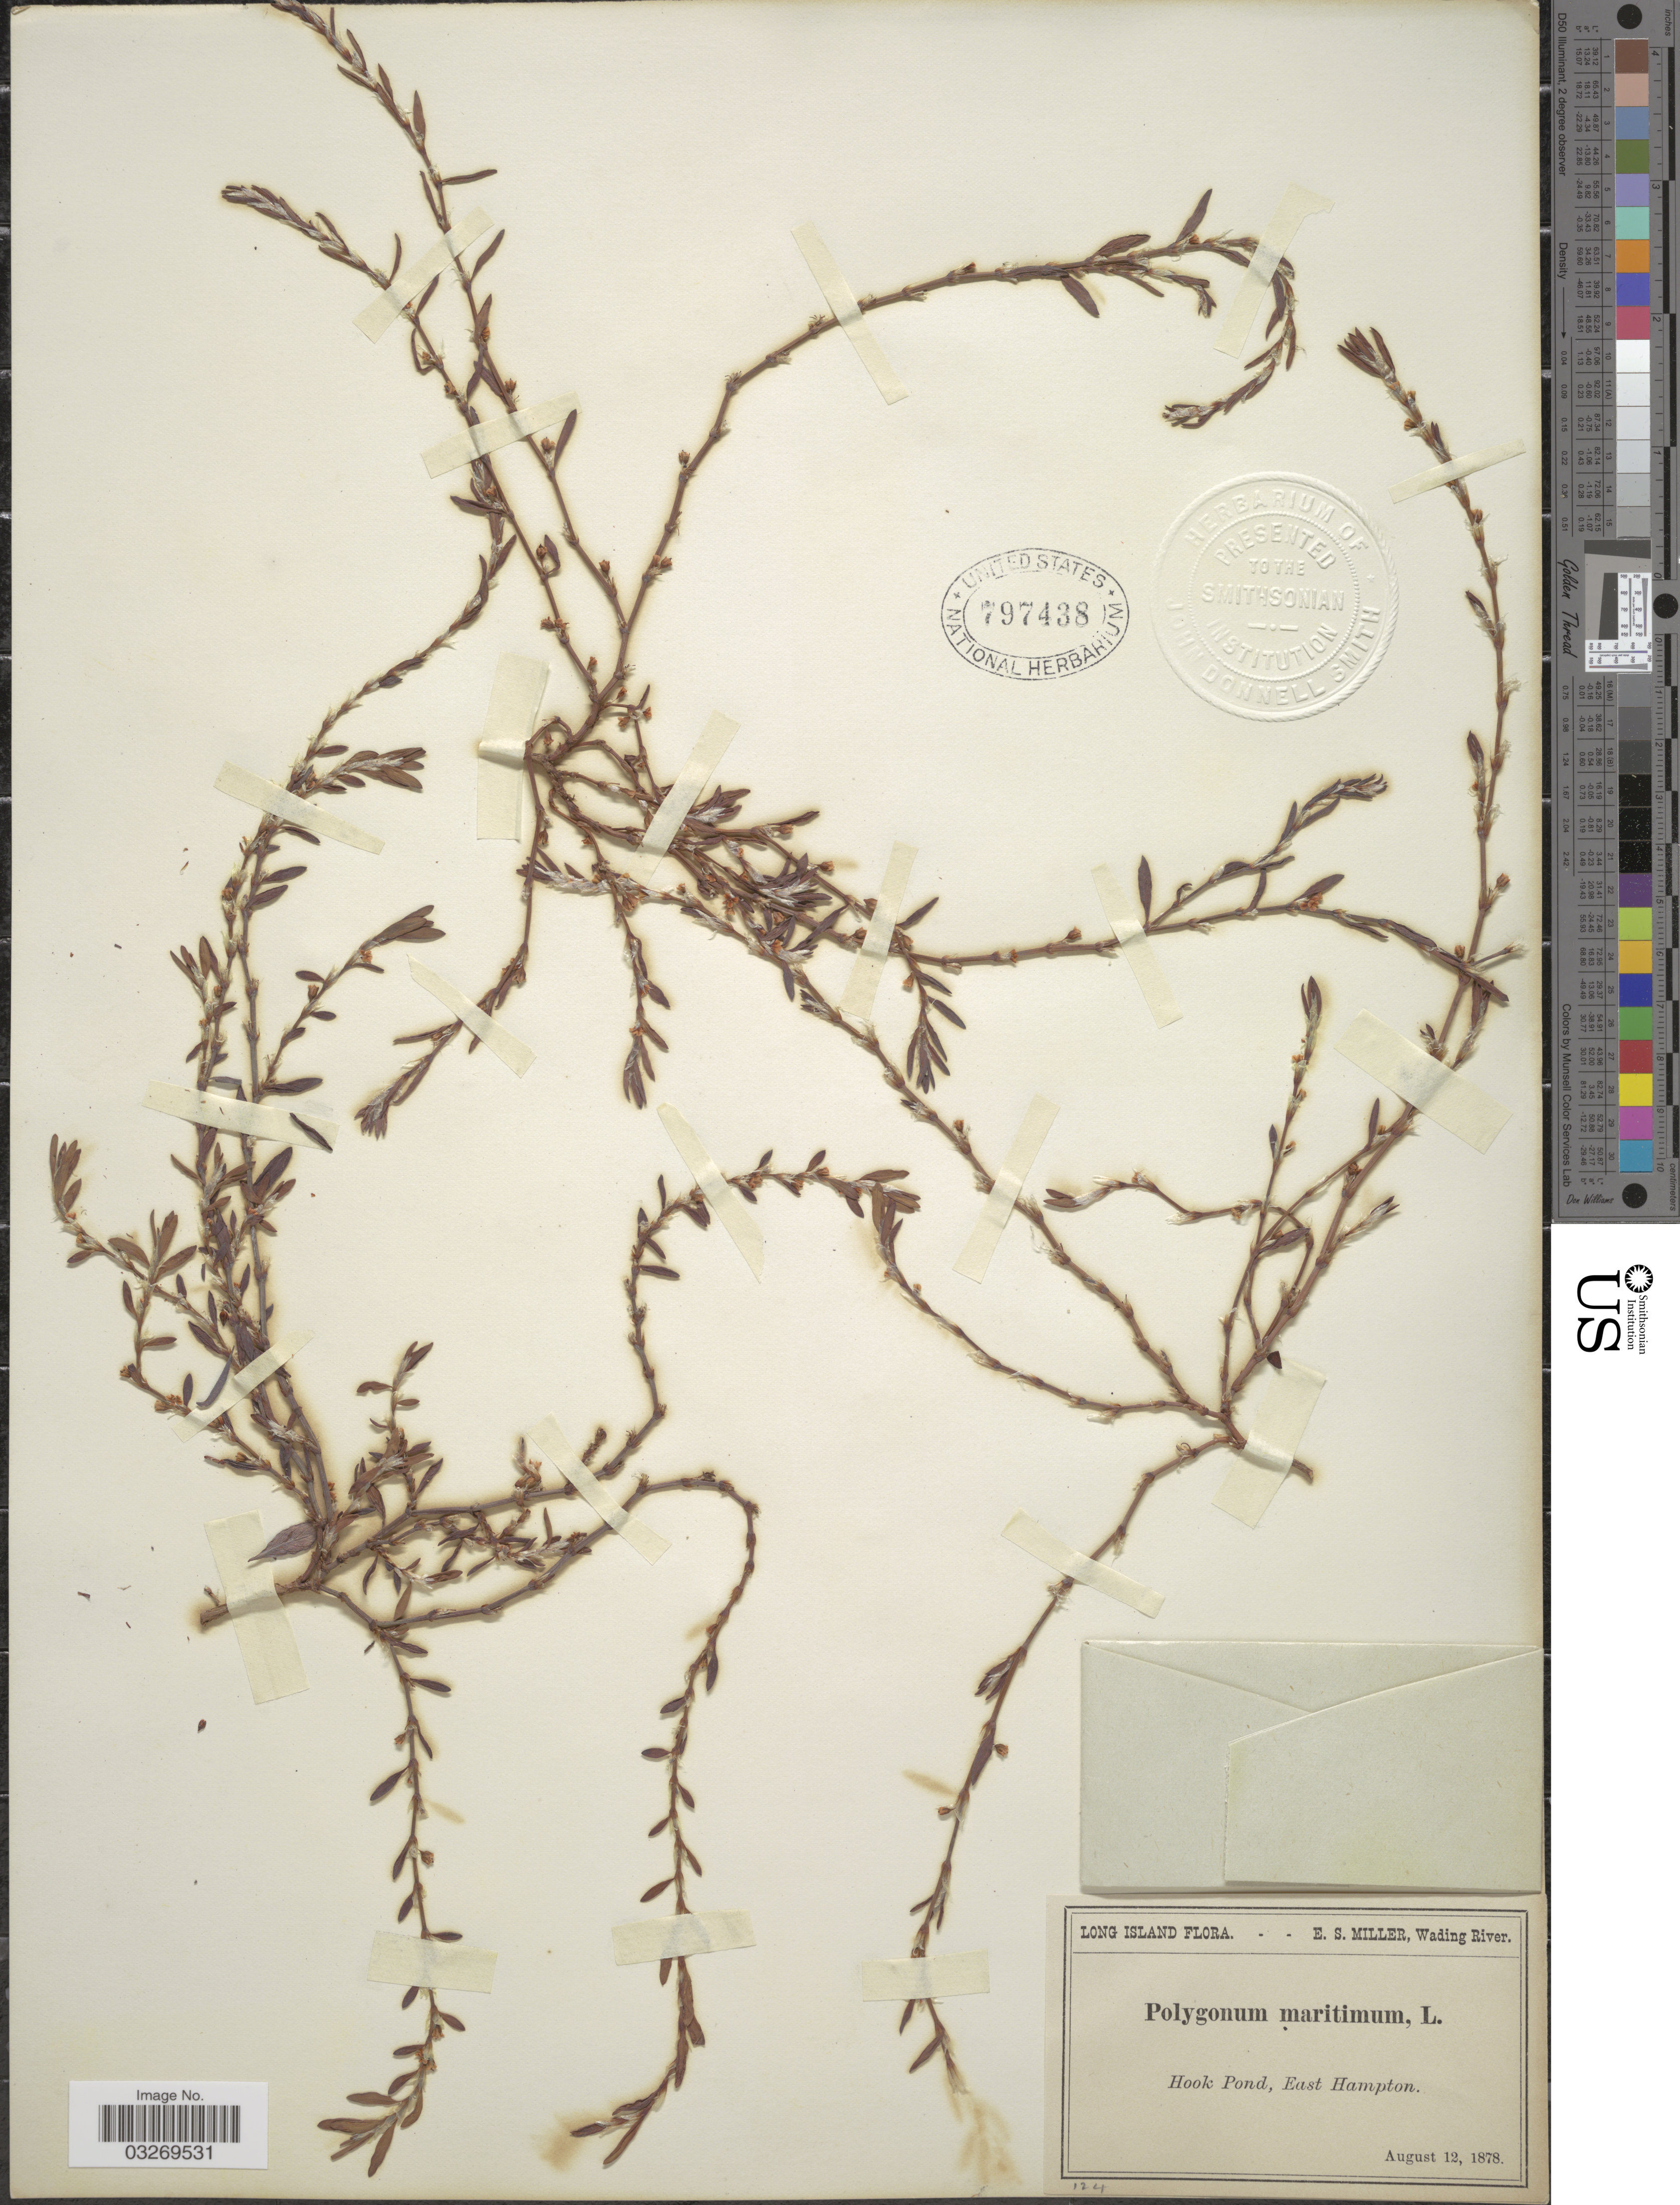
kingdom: Plantae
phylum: Tracheophyta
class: Magnoliopsida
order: Caryophyllales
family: Polygonaceae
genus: Polygonum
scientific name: Polygonum glaucum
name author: Nutt.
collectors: E. S. Miller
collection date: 1878-08-12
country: United States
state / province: New York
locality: Long Island, Hook Pond, East Hampton.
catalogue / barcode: US 797438